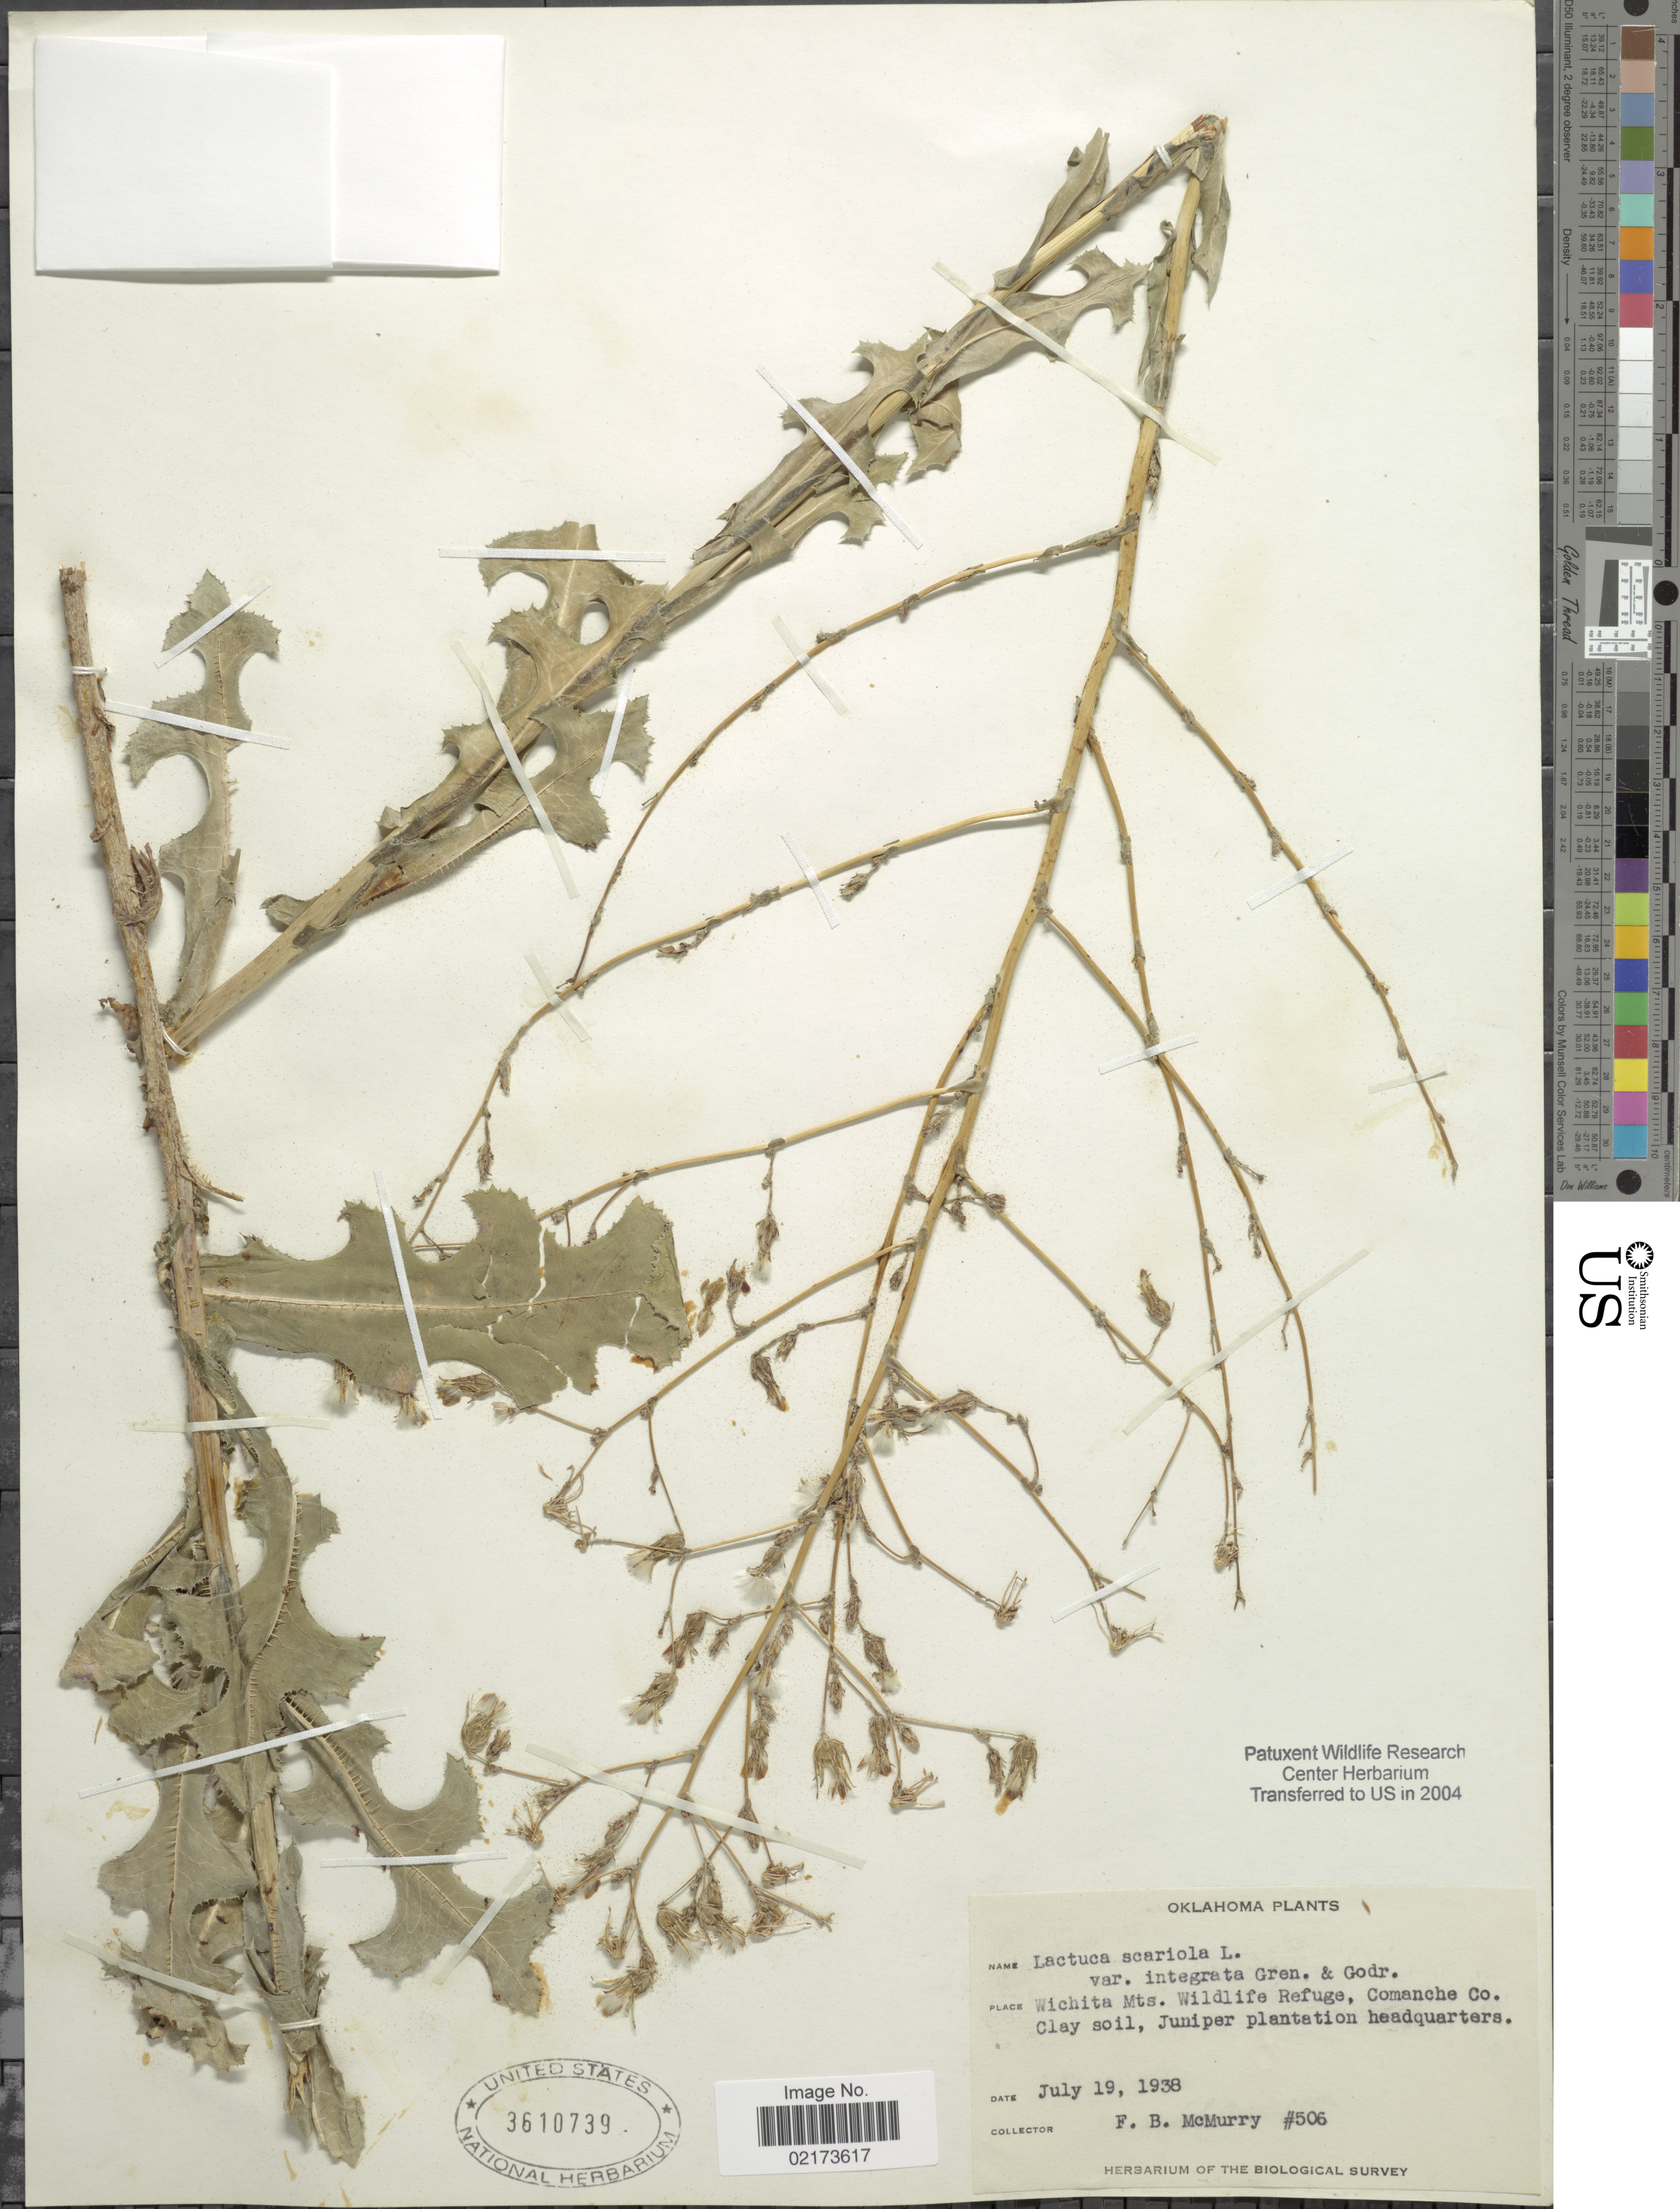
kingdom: Plantae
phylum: Tracheophyta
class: Magnoliopsida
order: Asterales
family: Asteraceae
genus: Lactuca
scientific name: Lactuca serriola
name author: L.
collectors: F. B. McMurry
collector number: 506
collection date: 1938-07-19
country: United States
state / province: Oklahoma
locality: Wichita Mts., Wildlife Refuge, Comanche Co.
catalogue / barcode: US 3610739